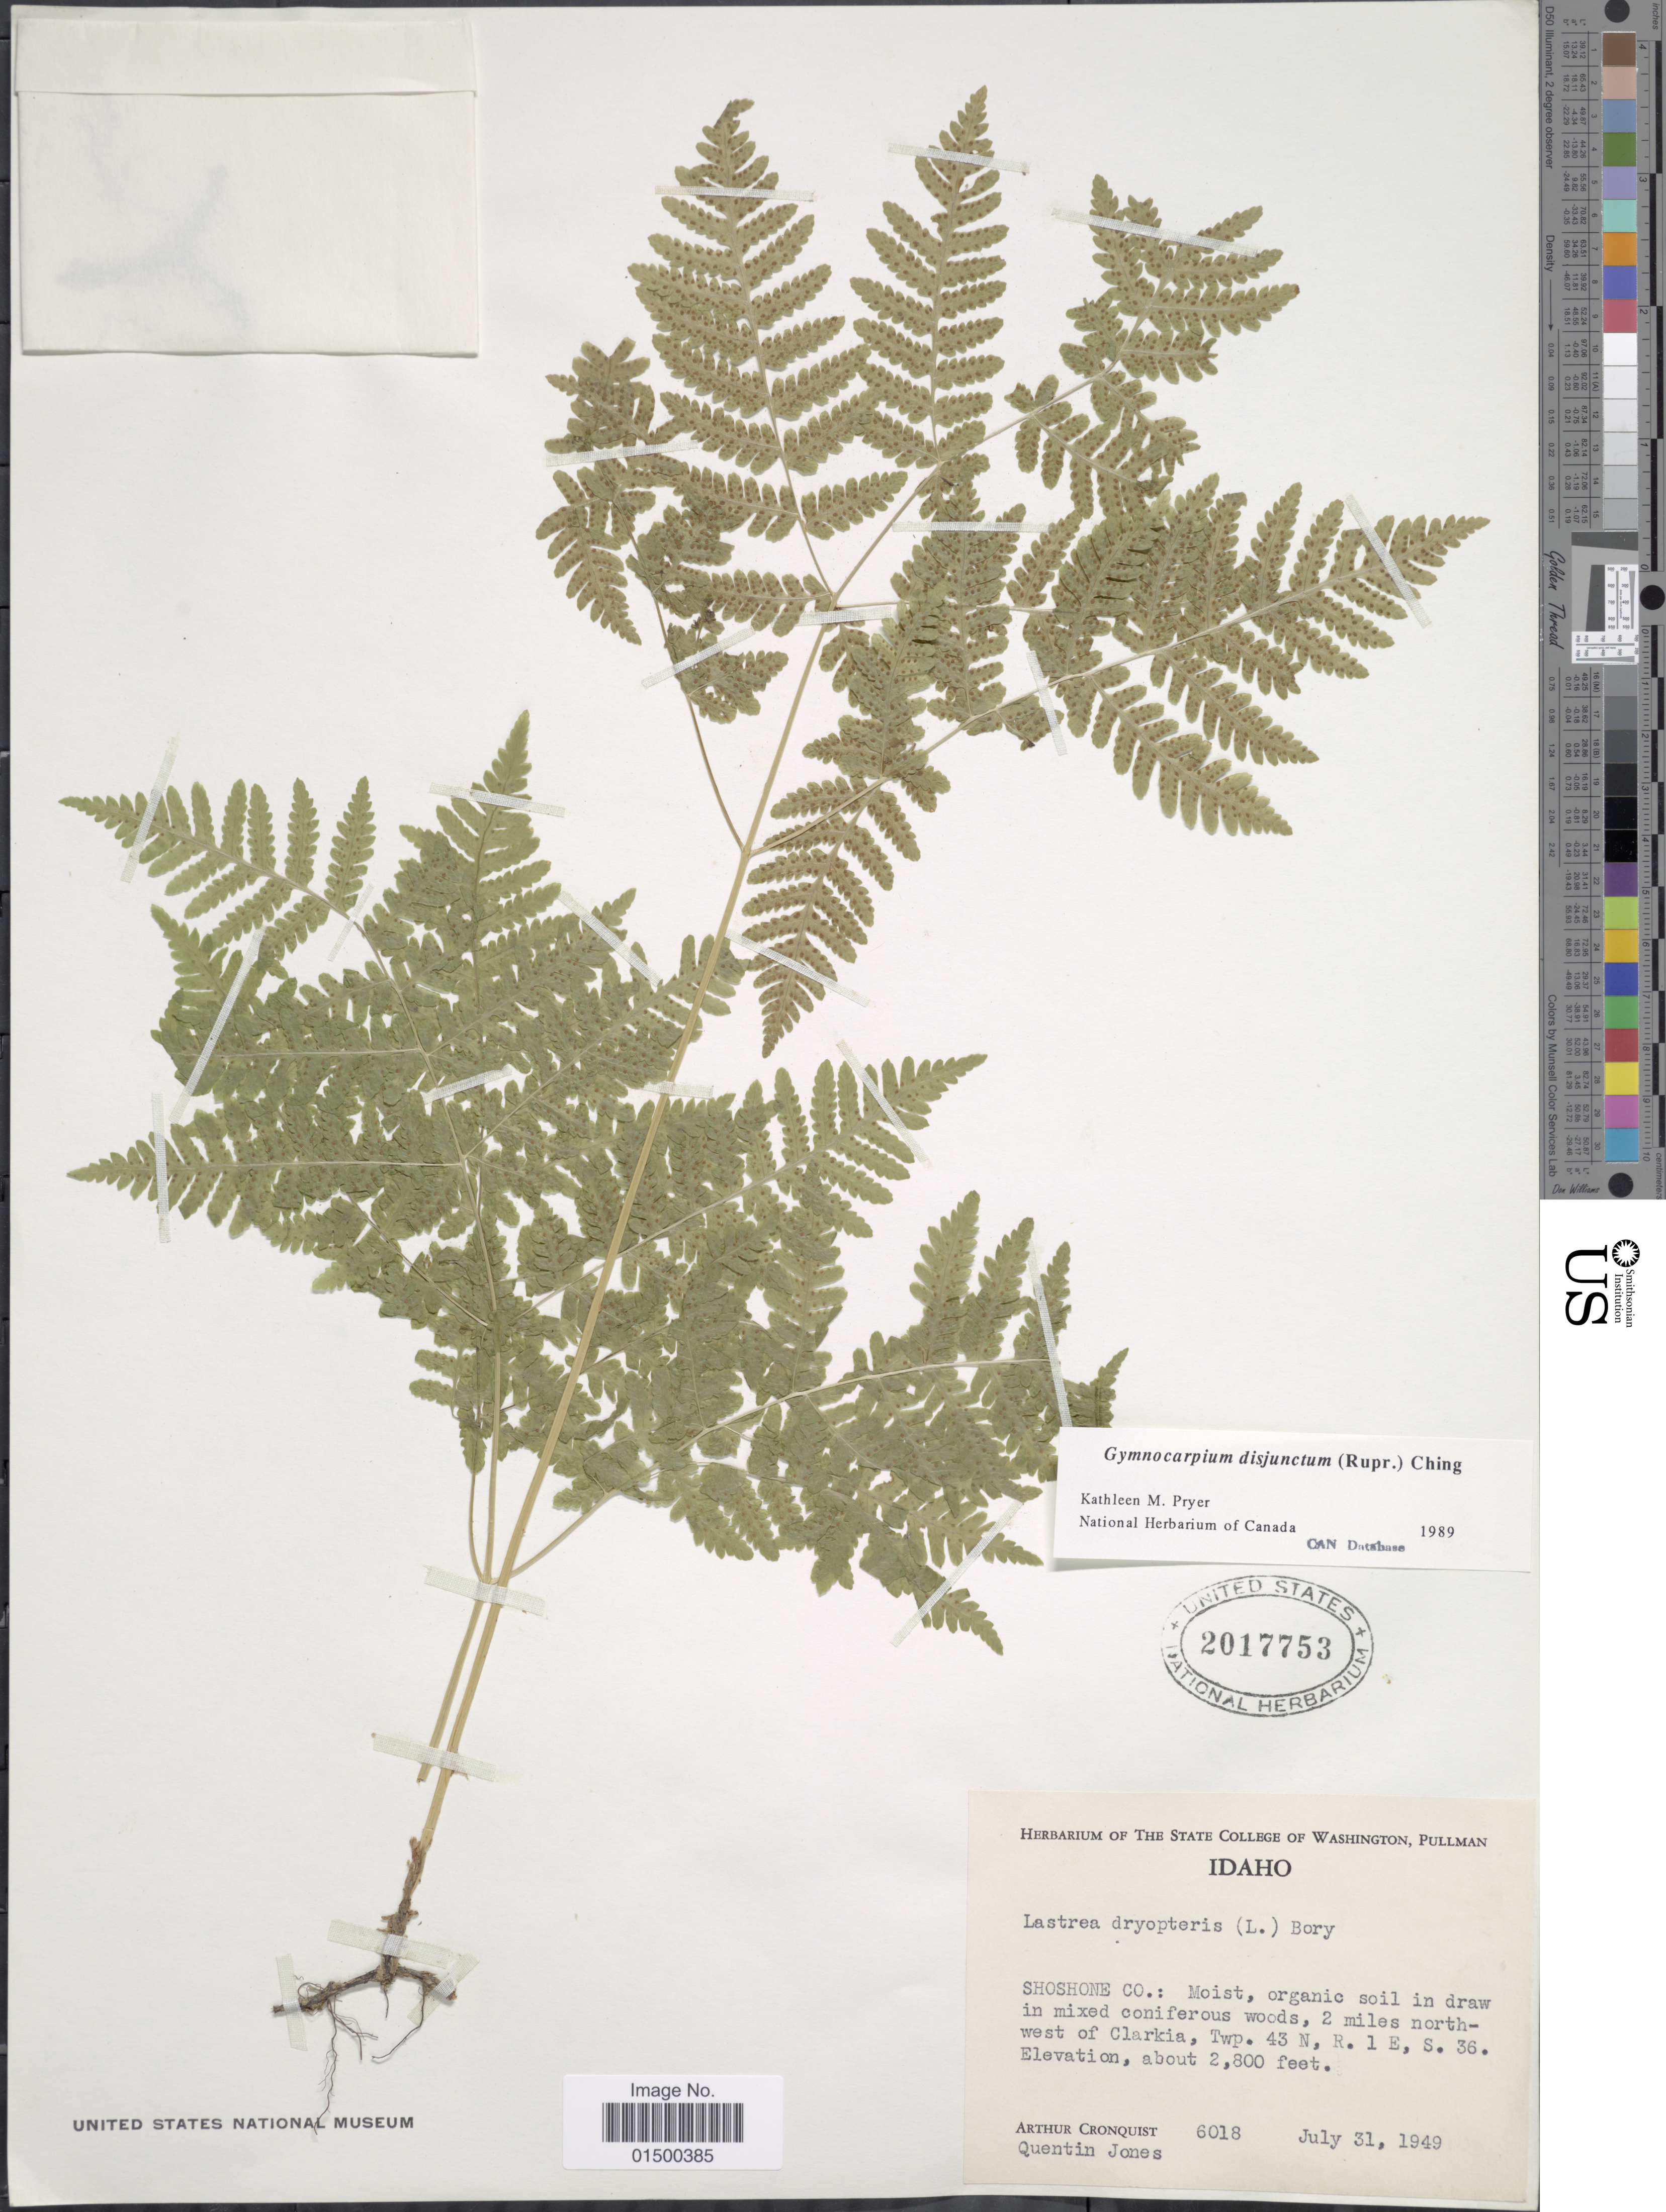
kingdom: Plantae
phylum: Tracheophyta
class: Polypodiopsida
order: Polypodiales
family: Cystopteridaceae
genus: Gymnocarpium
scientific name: Gymnocarpium disjunctum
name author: (Rupr.) Ching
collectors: A. J. Cronquist & Q. Jones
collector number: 6018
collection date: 1949-07-31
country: United States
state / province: Idaho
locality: Shoshone Co.: 2 miles north west of Clarkia, Twp. 43 N, R. 1E, S.36.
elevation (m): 853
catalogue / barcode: US 2017753